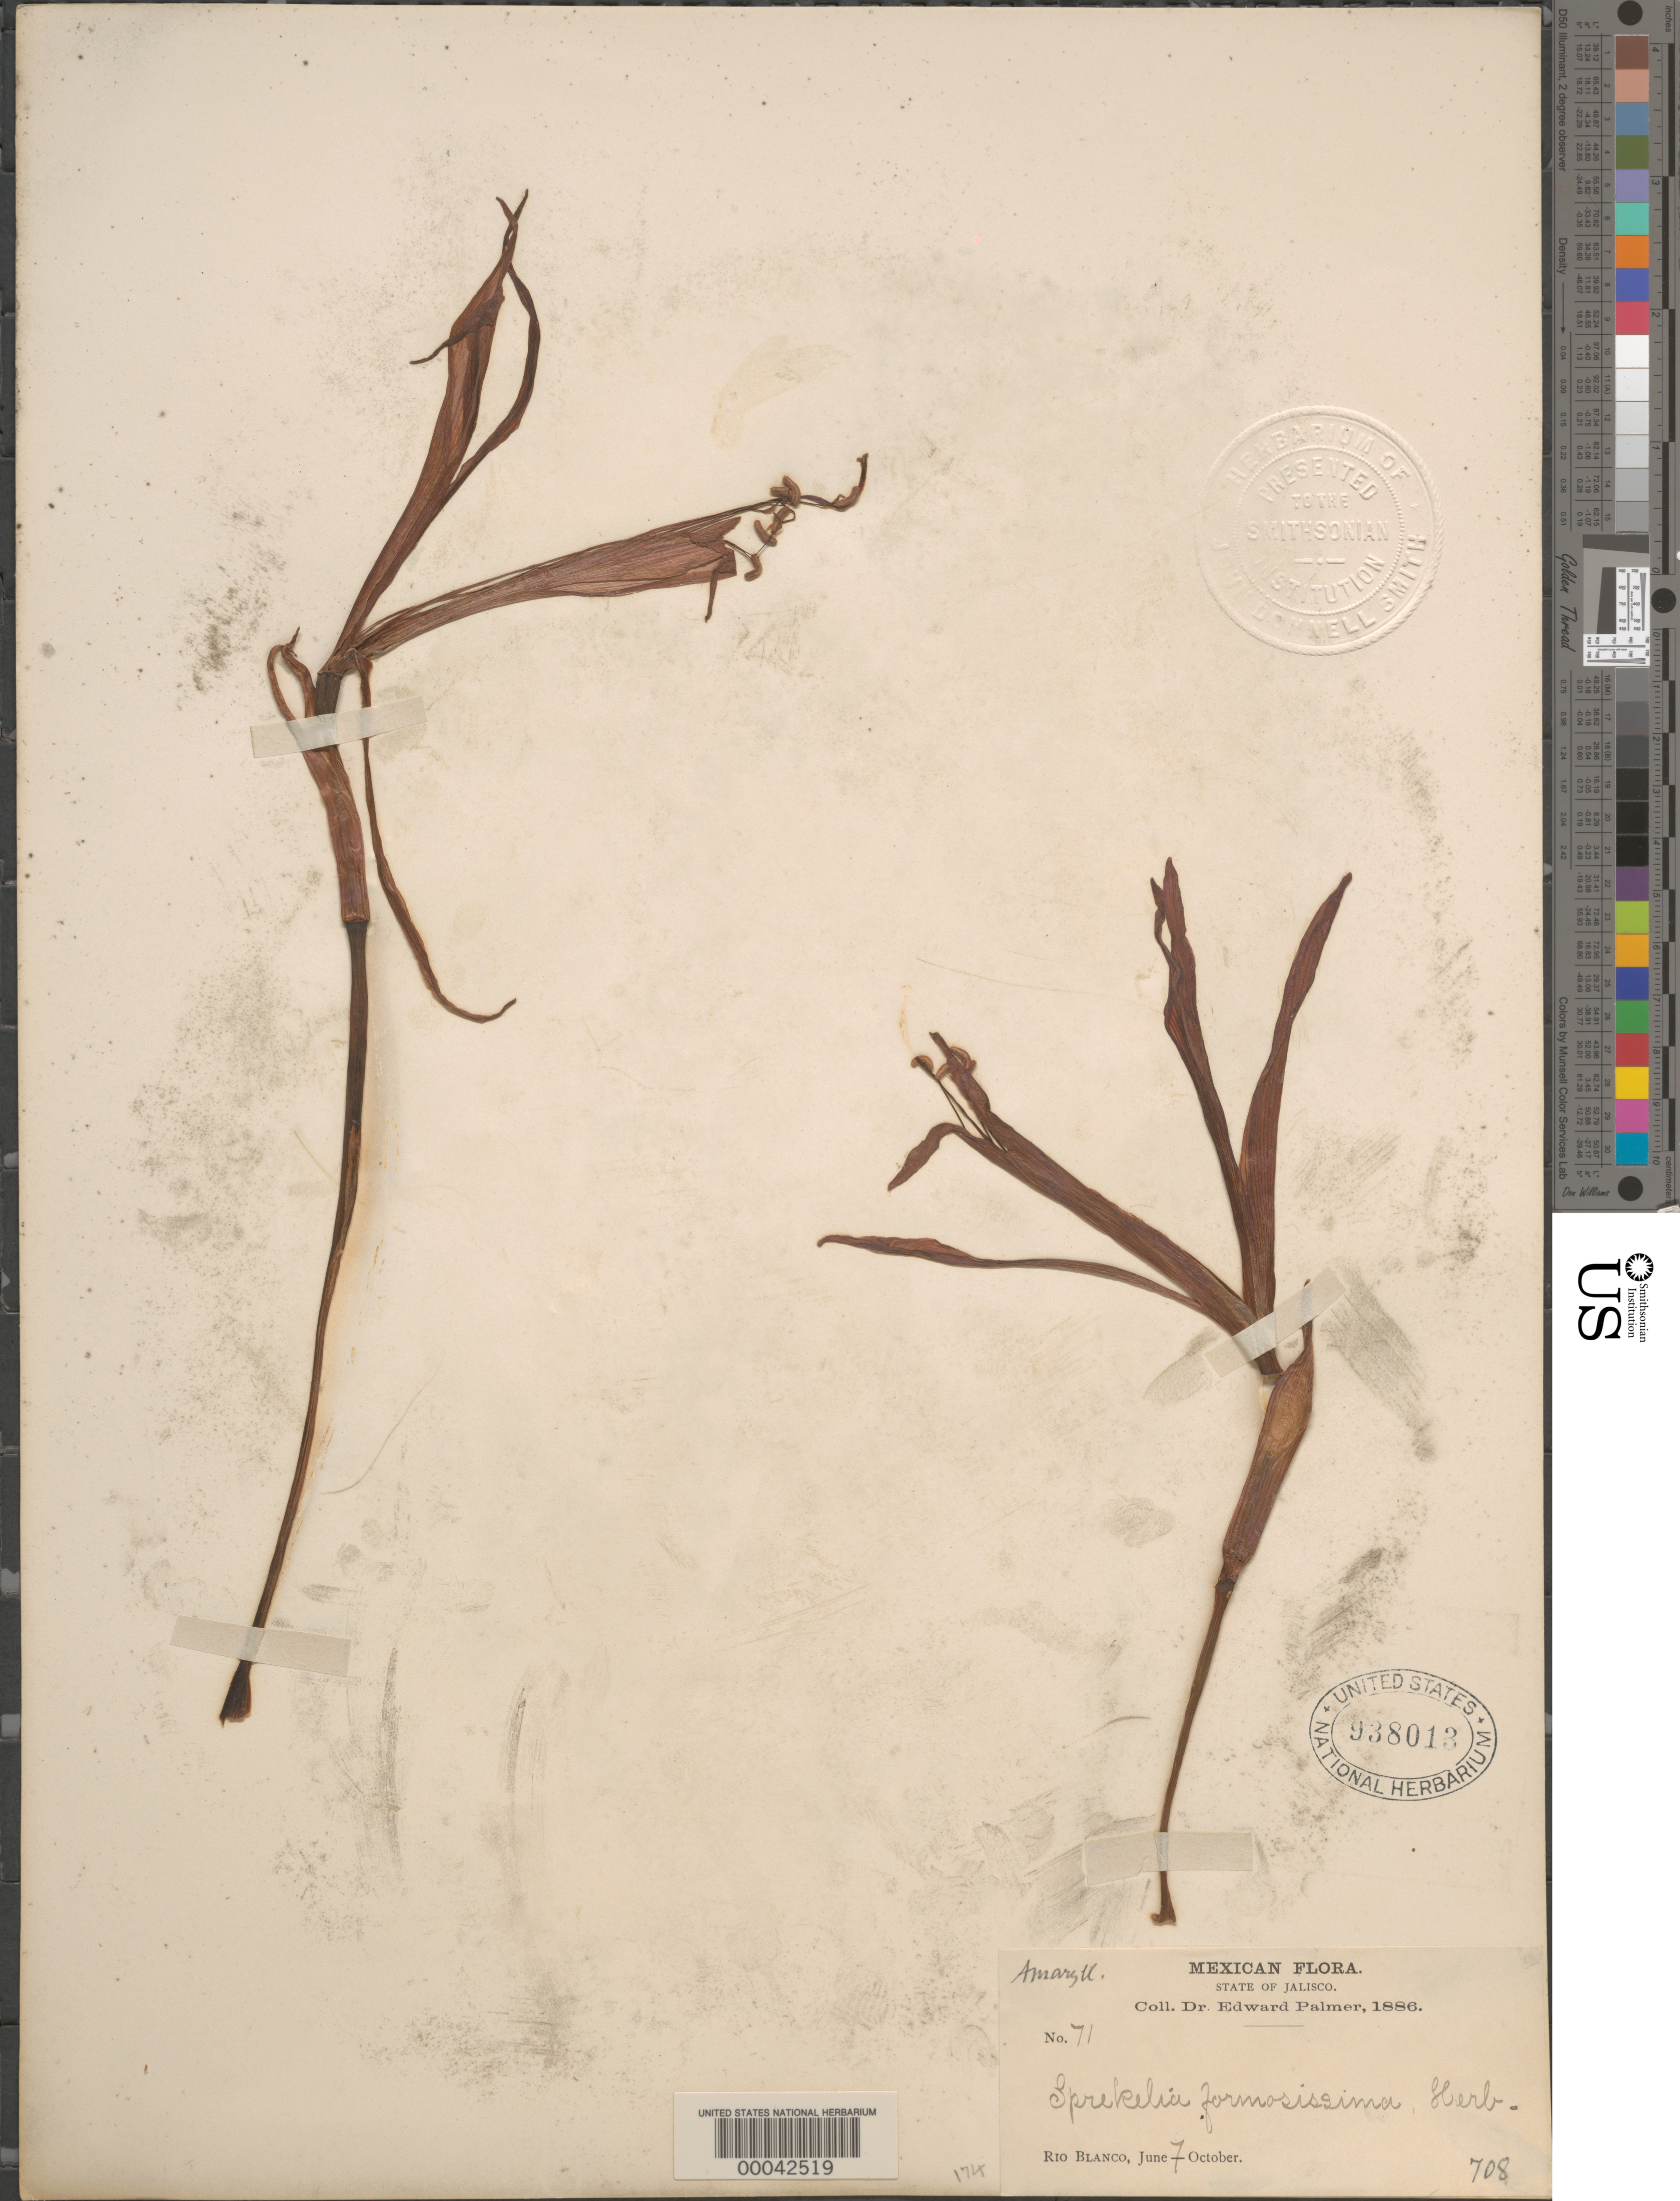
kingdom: Plantae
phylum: Tracheophyta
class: Liliopsida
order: Asparagales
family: Amaryllidaceae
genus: Sprekelia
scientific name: Sprekelia formosissima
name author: (L.) Herb.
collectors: E. Palmer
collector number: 71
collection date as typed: Jun 1886 to 01 Oct 1886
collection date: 1886-06/1886-10-01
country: Mexico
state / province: Jalisco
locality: Rio Blanco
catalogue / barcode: US 938013